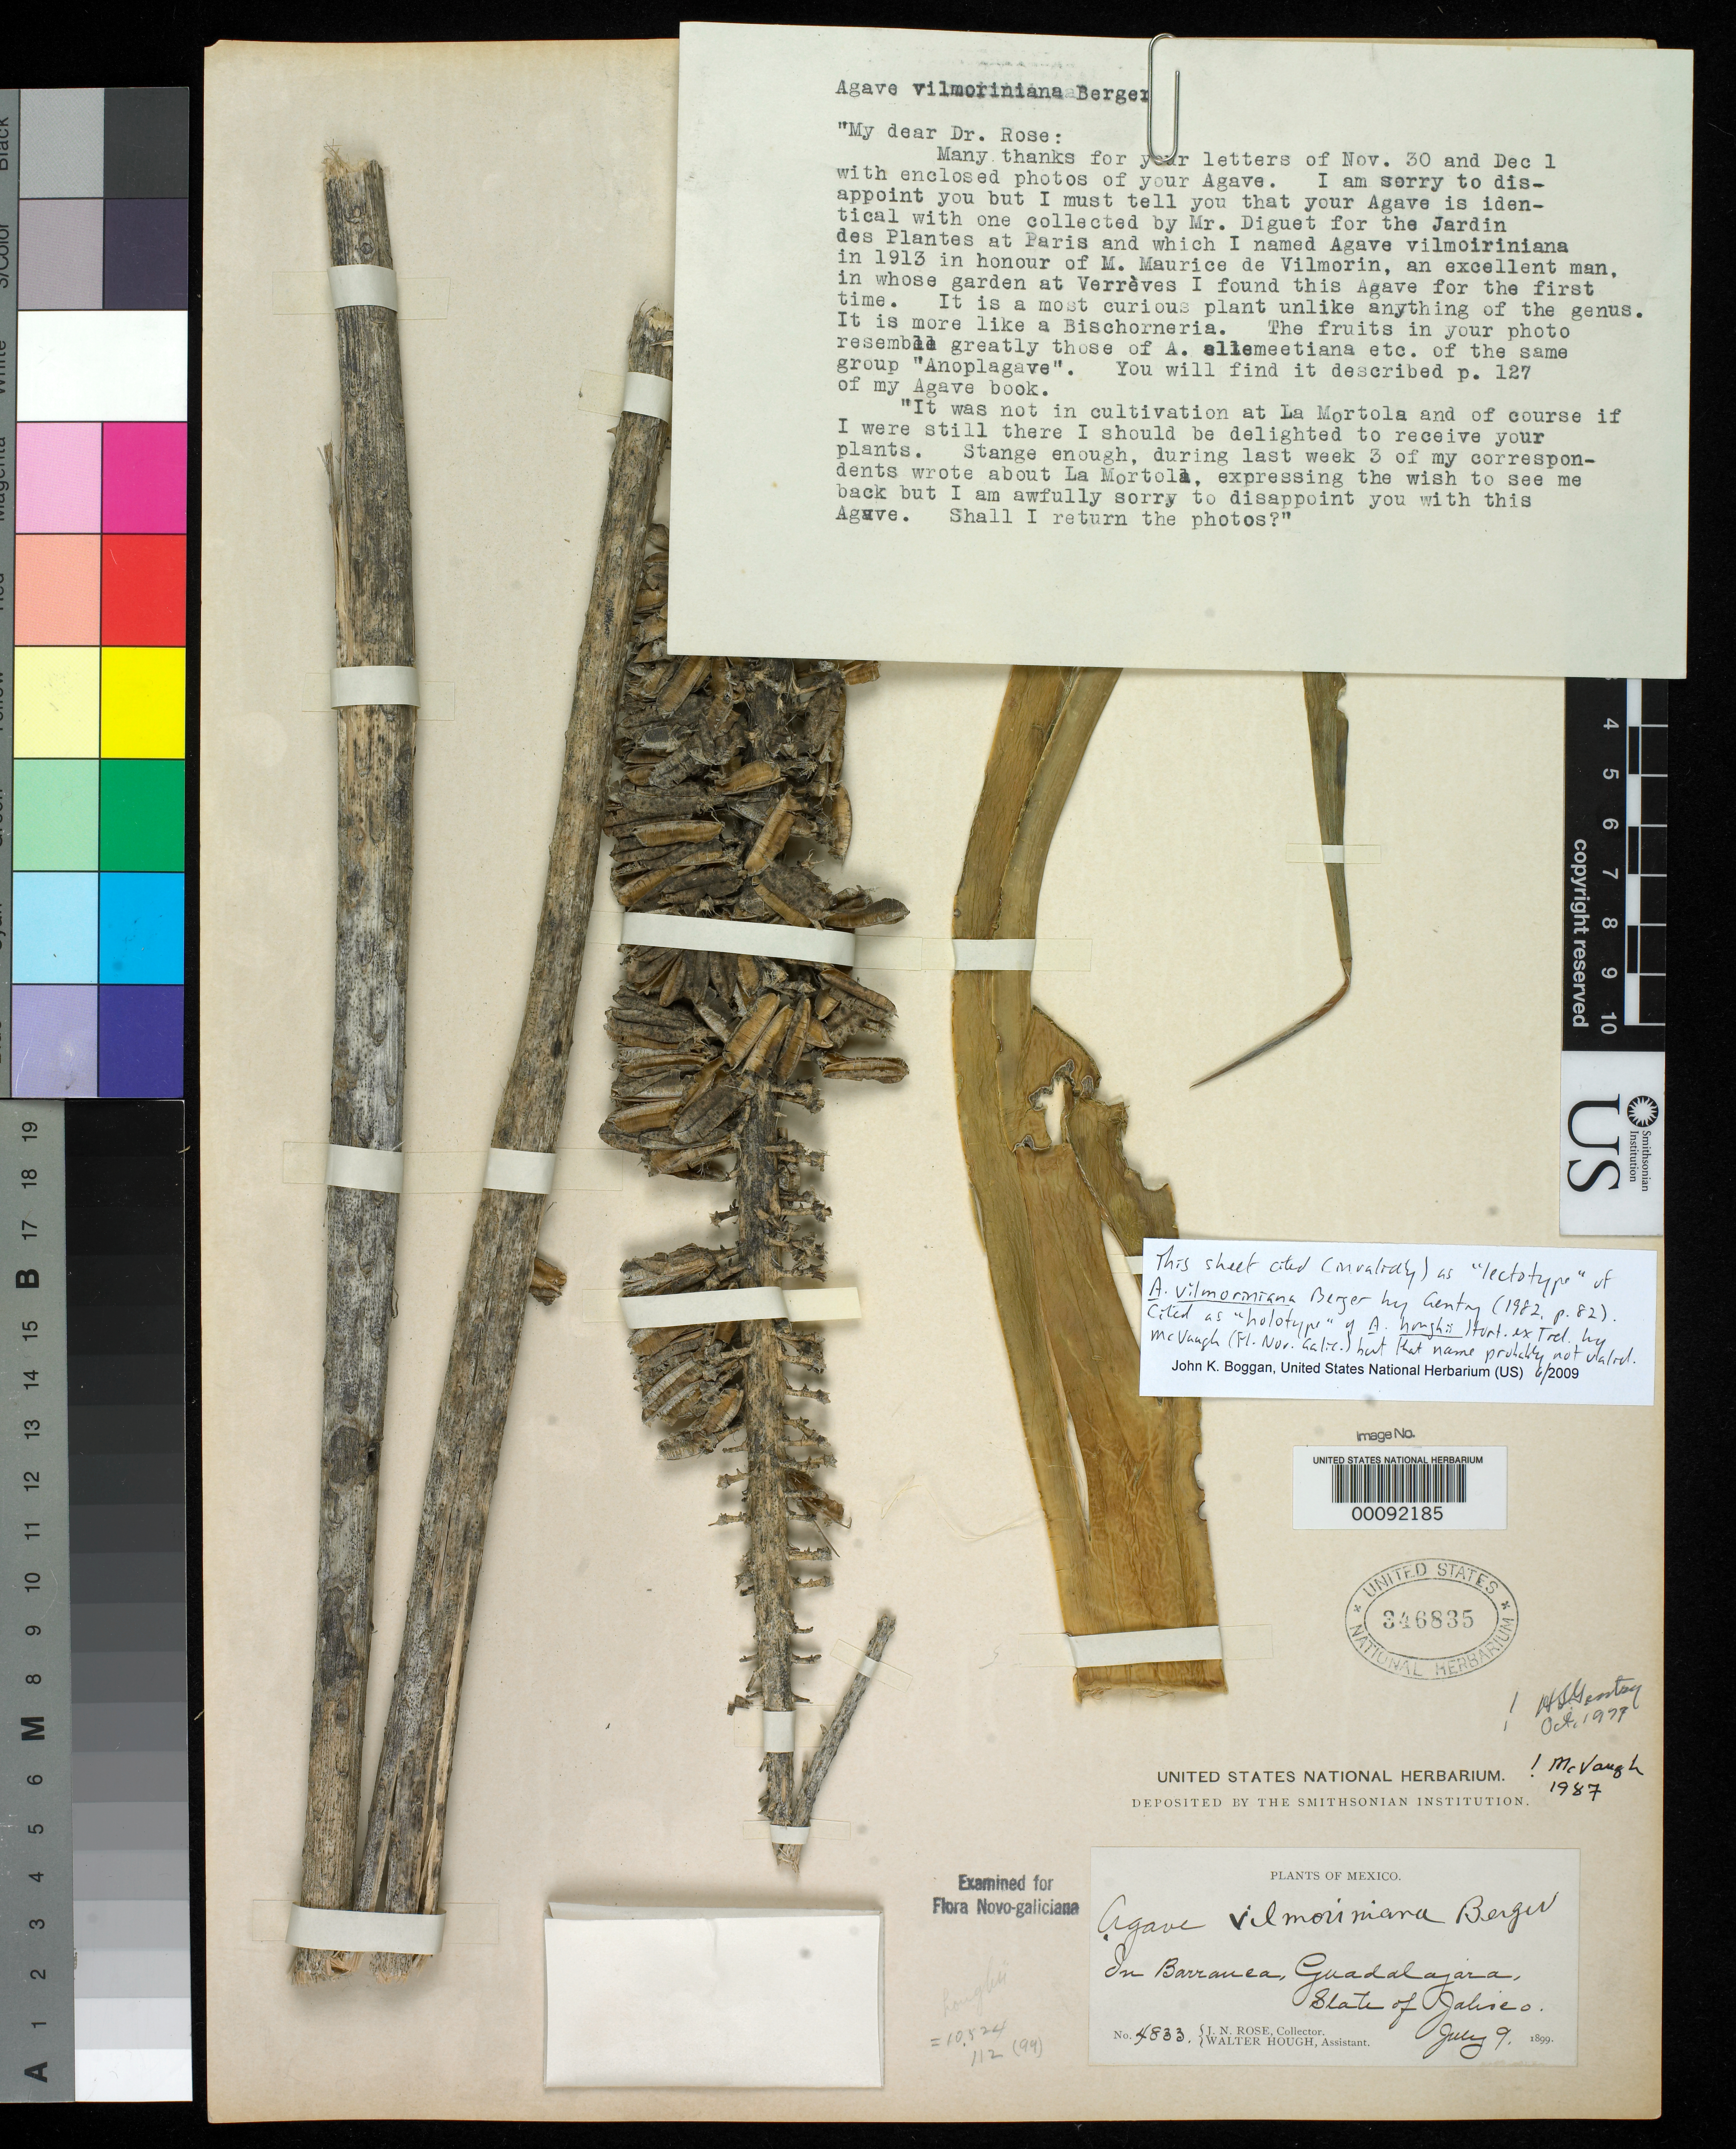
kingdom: Plantae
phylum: Tracheophyta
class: Liliopsida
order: Asparagales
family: Asparagaceae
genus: Agave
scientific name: Agave houghii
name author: Hort. ex Trel. in Standl.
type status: Holotype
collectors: J. N. Rose & W. Hough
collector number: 4833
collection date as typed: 09 Jul 1899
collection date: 1899-07-09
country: Mexico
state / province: Jalisco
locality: Guadalajara, Barranca of Rio Blanco.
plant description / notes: This specimen cited as "holotype" of A. houghii Hort. ex Trel. by McVaugh in Fl. Nov. Galic. but name dubiously valid, not indicated and probably not intended as sp. nov. by Trelease and with no type (or specific collection) cited. This sheet also cited as "lectotype" of Agave vilmoriniana Berger by Gentry (1982, p. 82) but lectotypification invalid, as it is not part of original material. Possibly to be considered neotype, but other material at US is probably genuine type material of A. vilmoriniana.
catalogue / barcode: US 346835